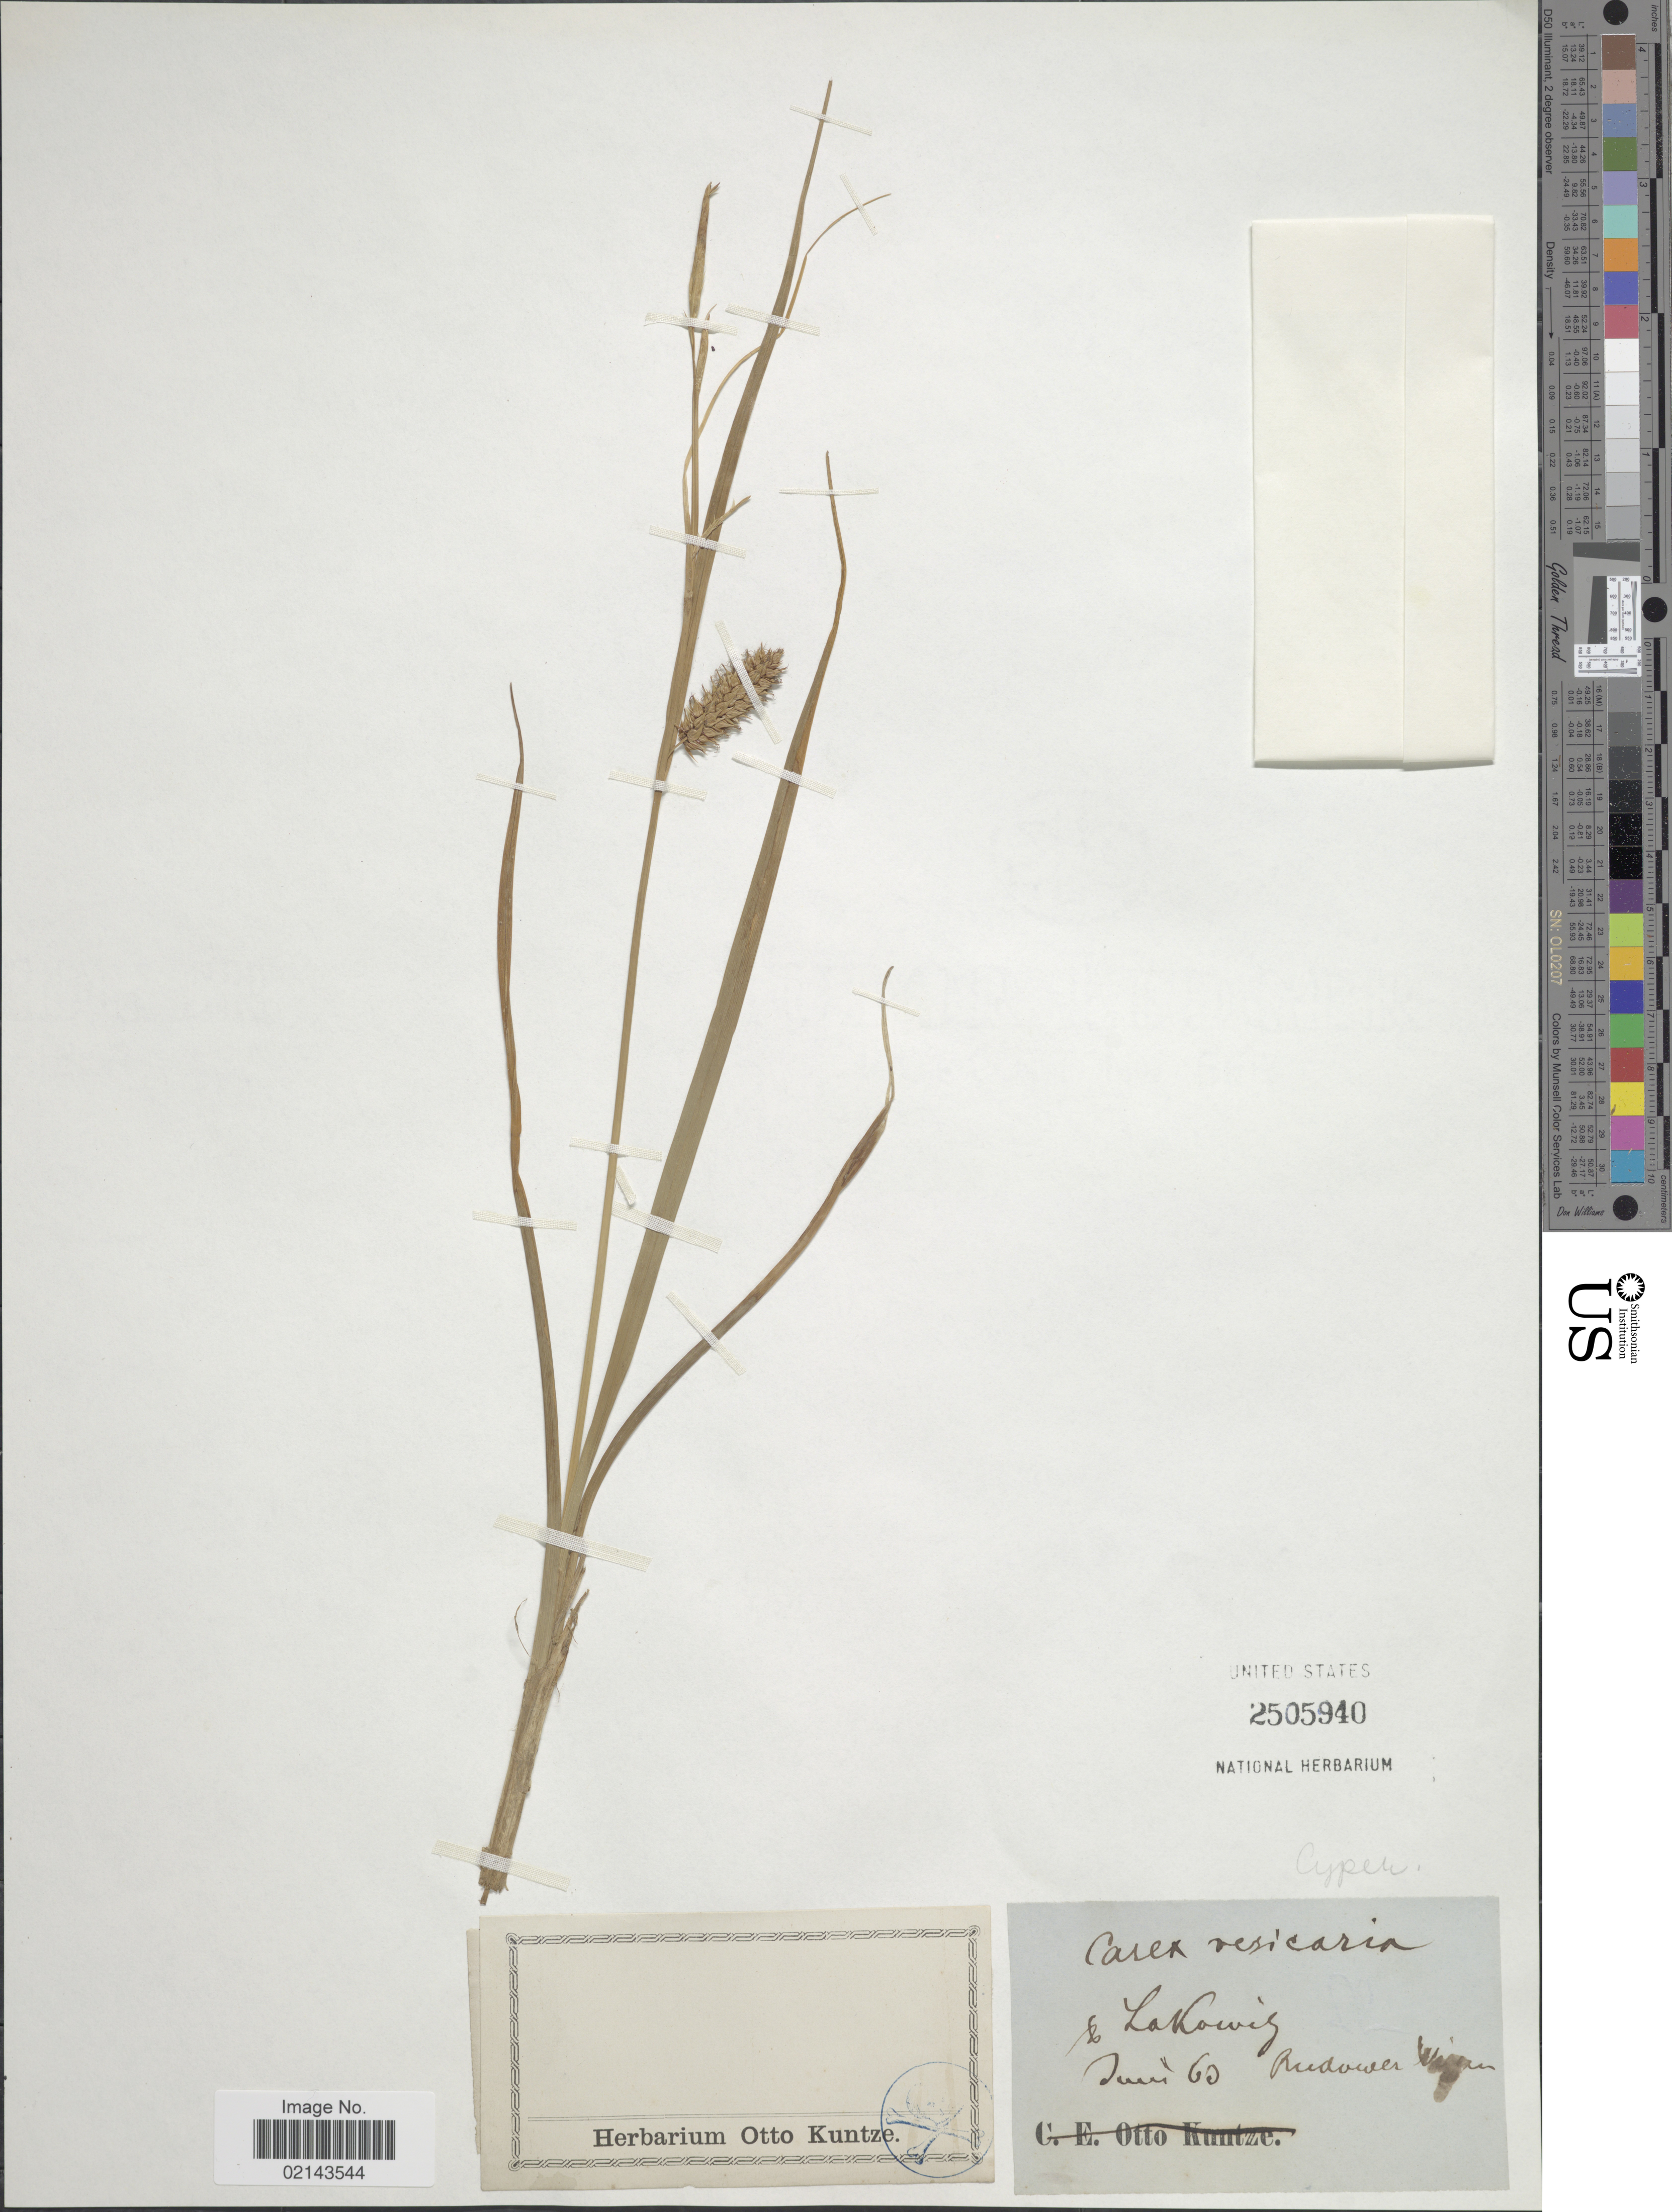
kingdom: Plantae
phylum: Tracheophyta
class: Liliopsida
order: Poales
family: Cyperaceae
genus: Carex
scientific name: Carex vesicaria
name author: L.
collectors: Lakowitz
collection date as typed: Transcribed d/m/y: /6/63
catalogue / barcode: US 2505940